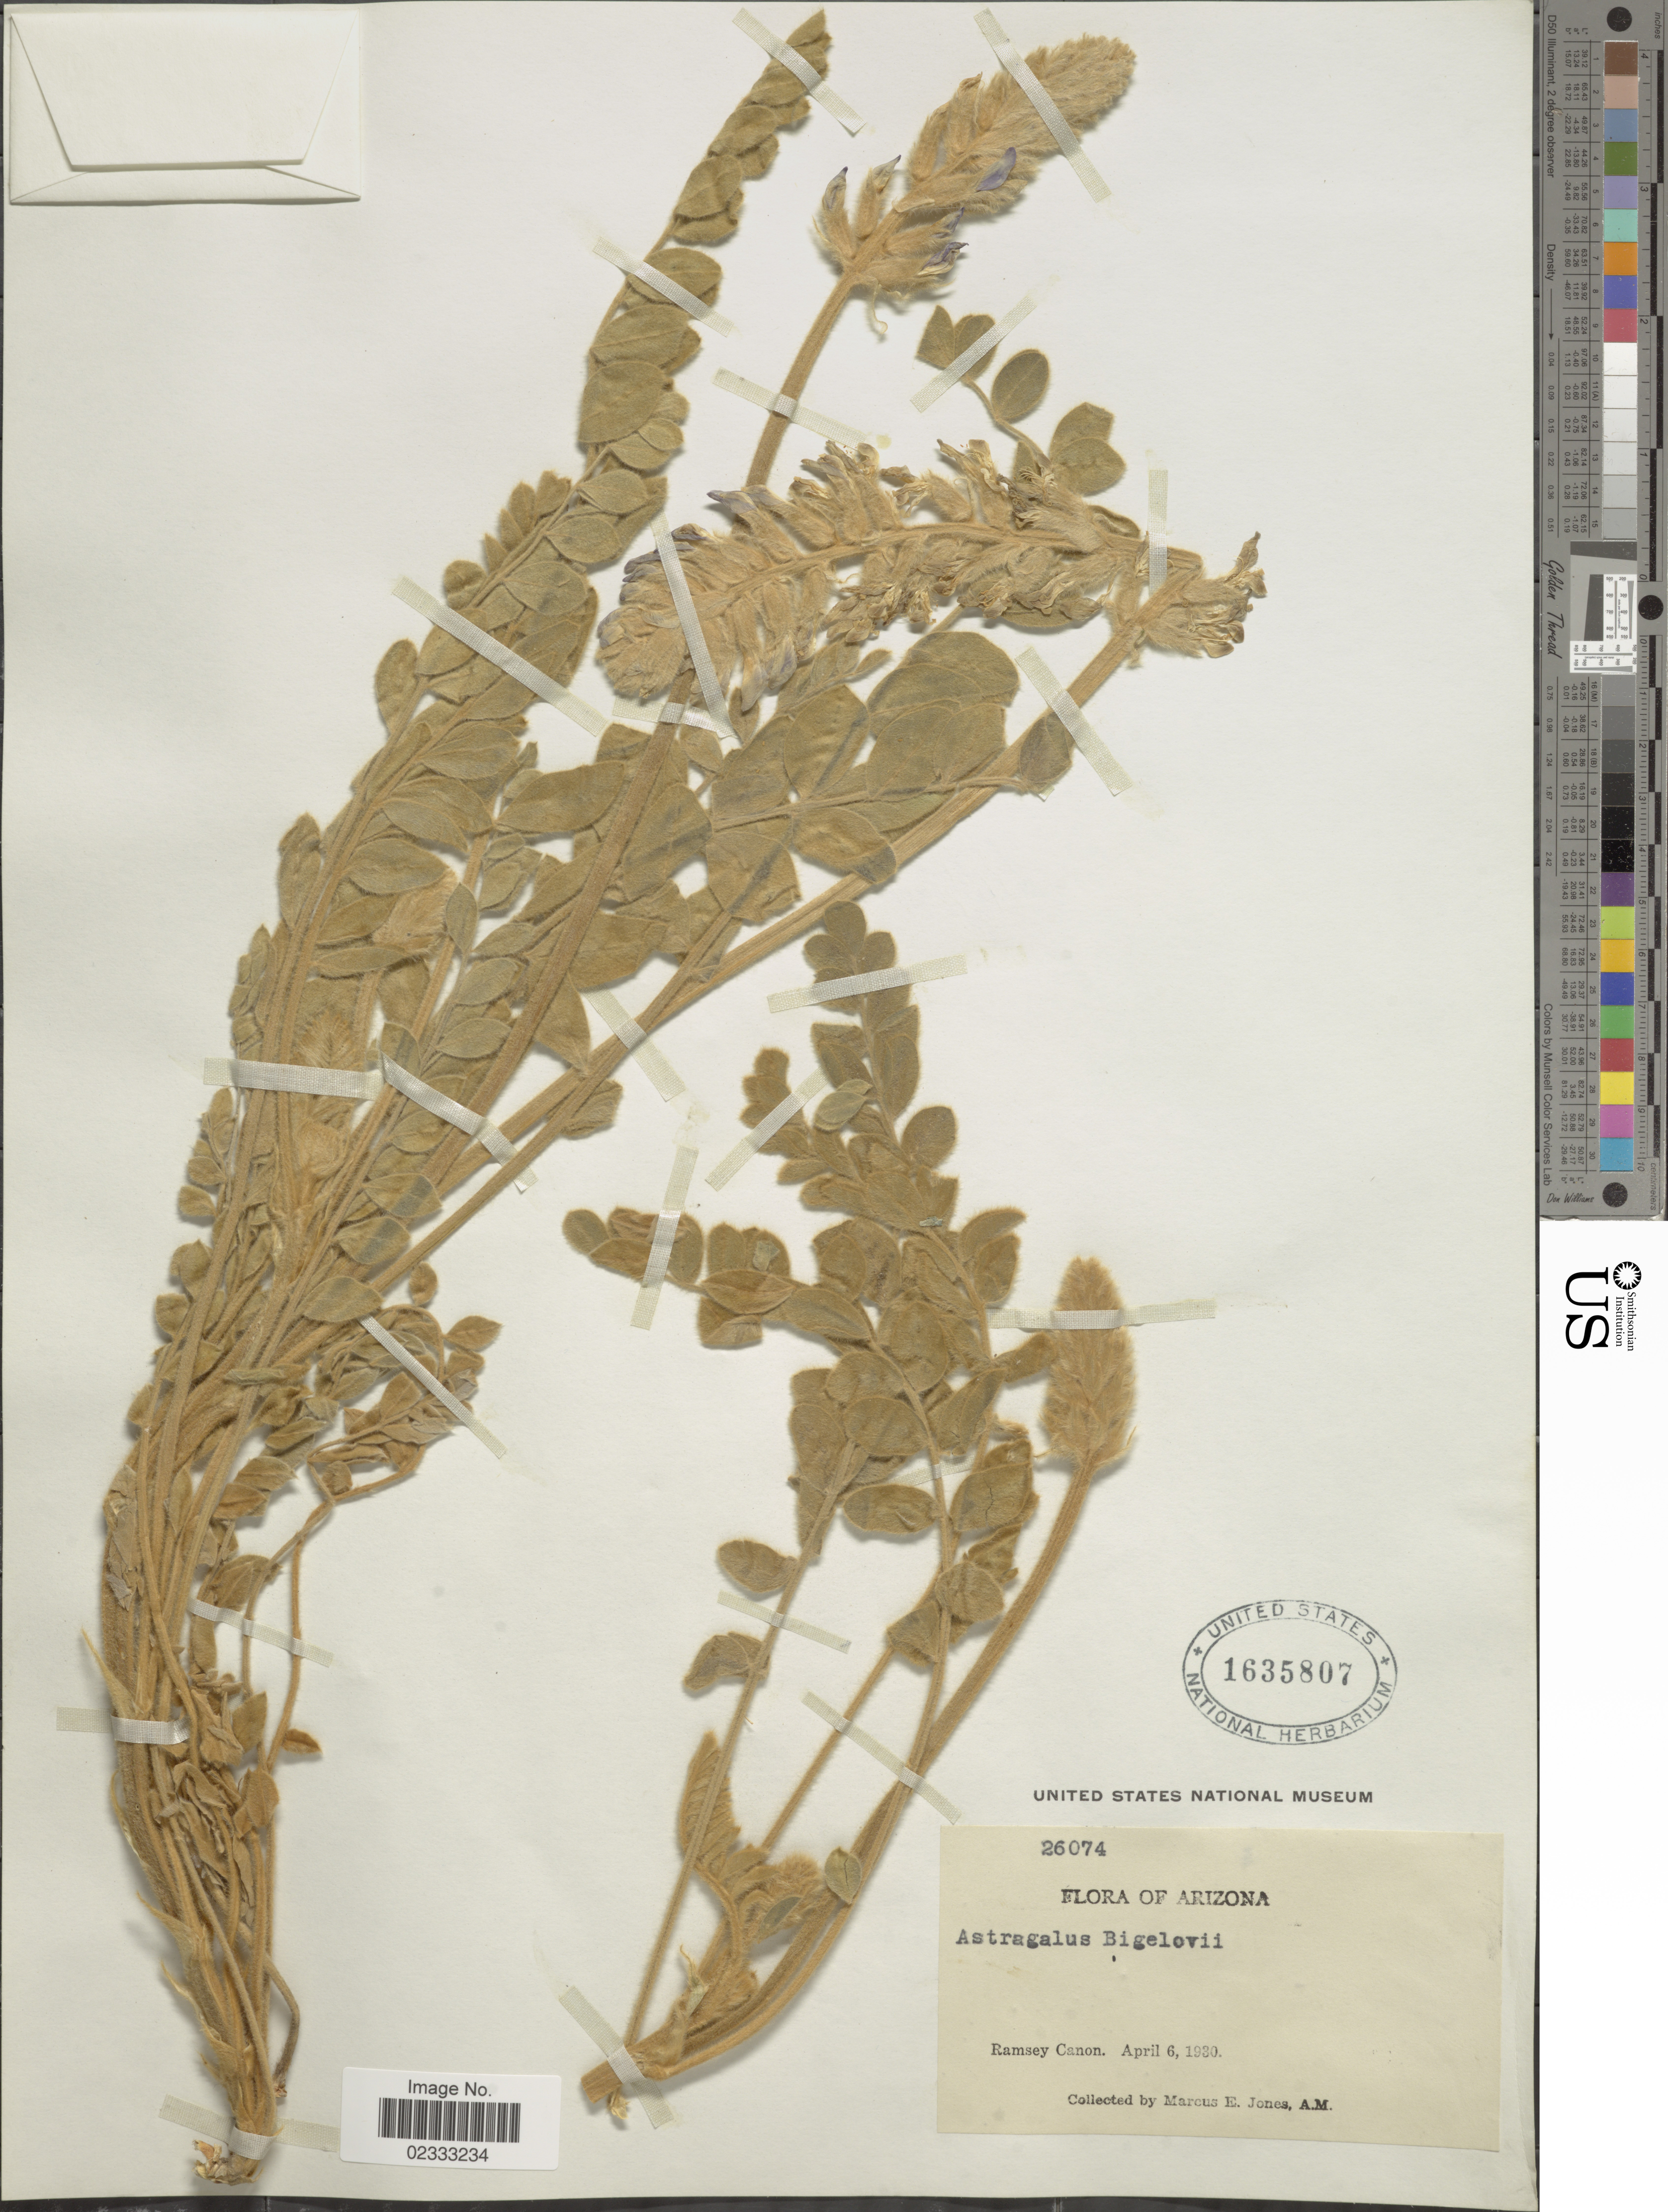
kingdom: Plantae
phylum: Tracheophyta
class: Magnoliopsida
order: Fabales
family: Fabaceae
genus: Astragalus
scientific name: Astragalus mollissimus var. bigelovii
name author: (A. Gray) Barneby ex B.L. Turner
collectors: M. E. Jones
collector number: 26074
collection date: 1930-04-06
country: United States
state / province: Arizona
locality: Ramsey Canon,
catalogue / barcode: US 1635807